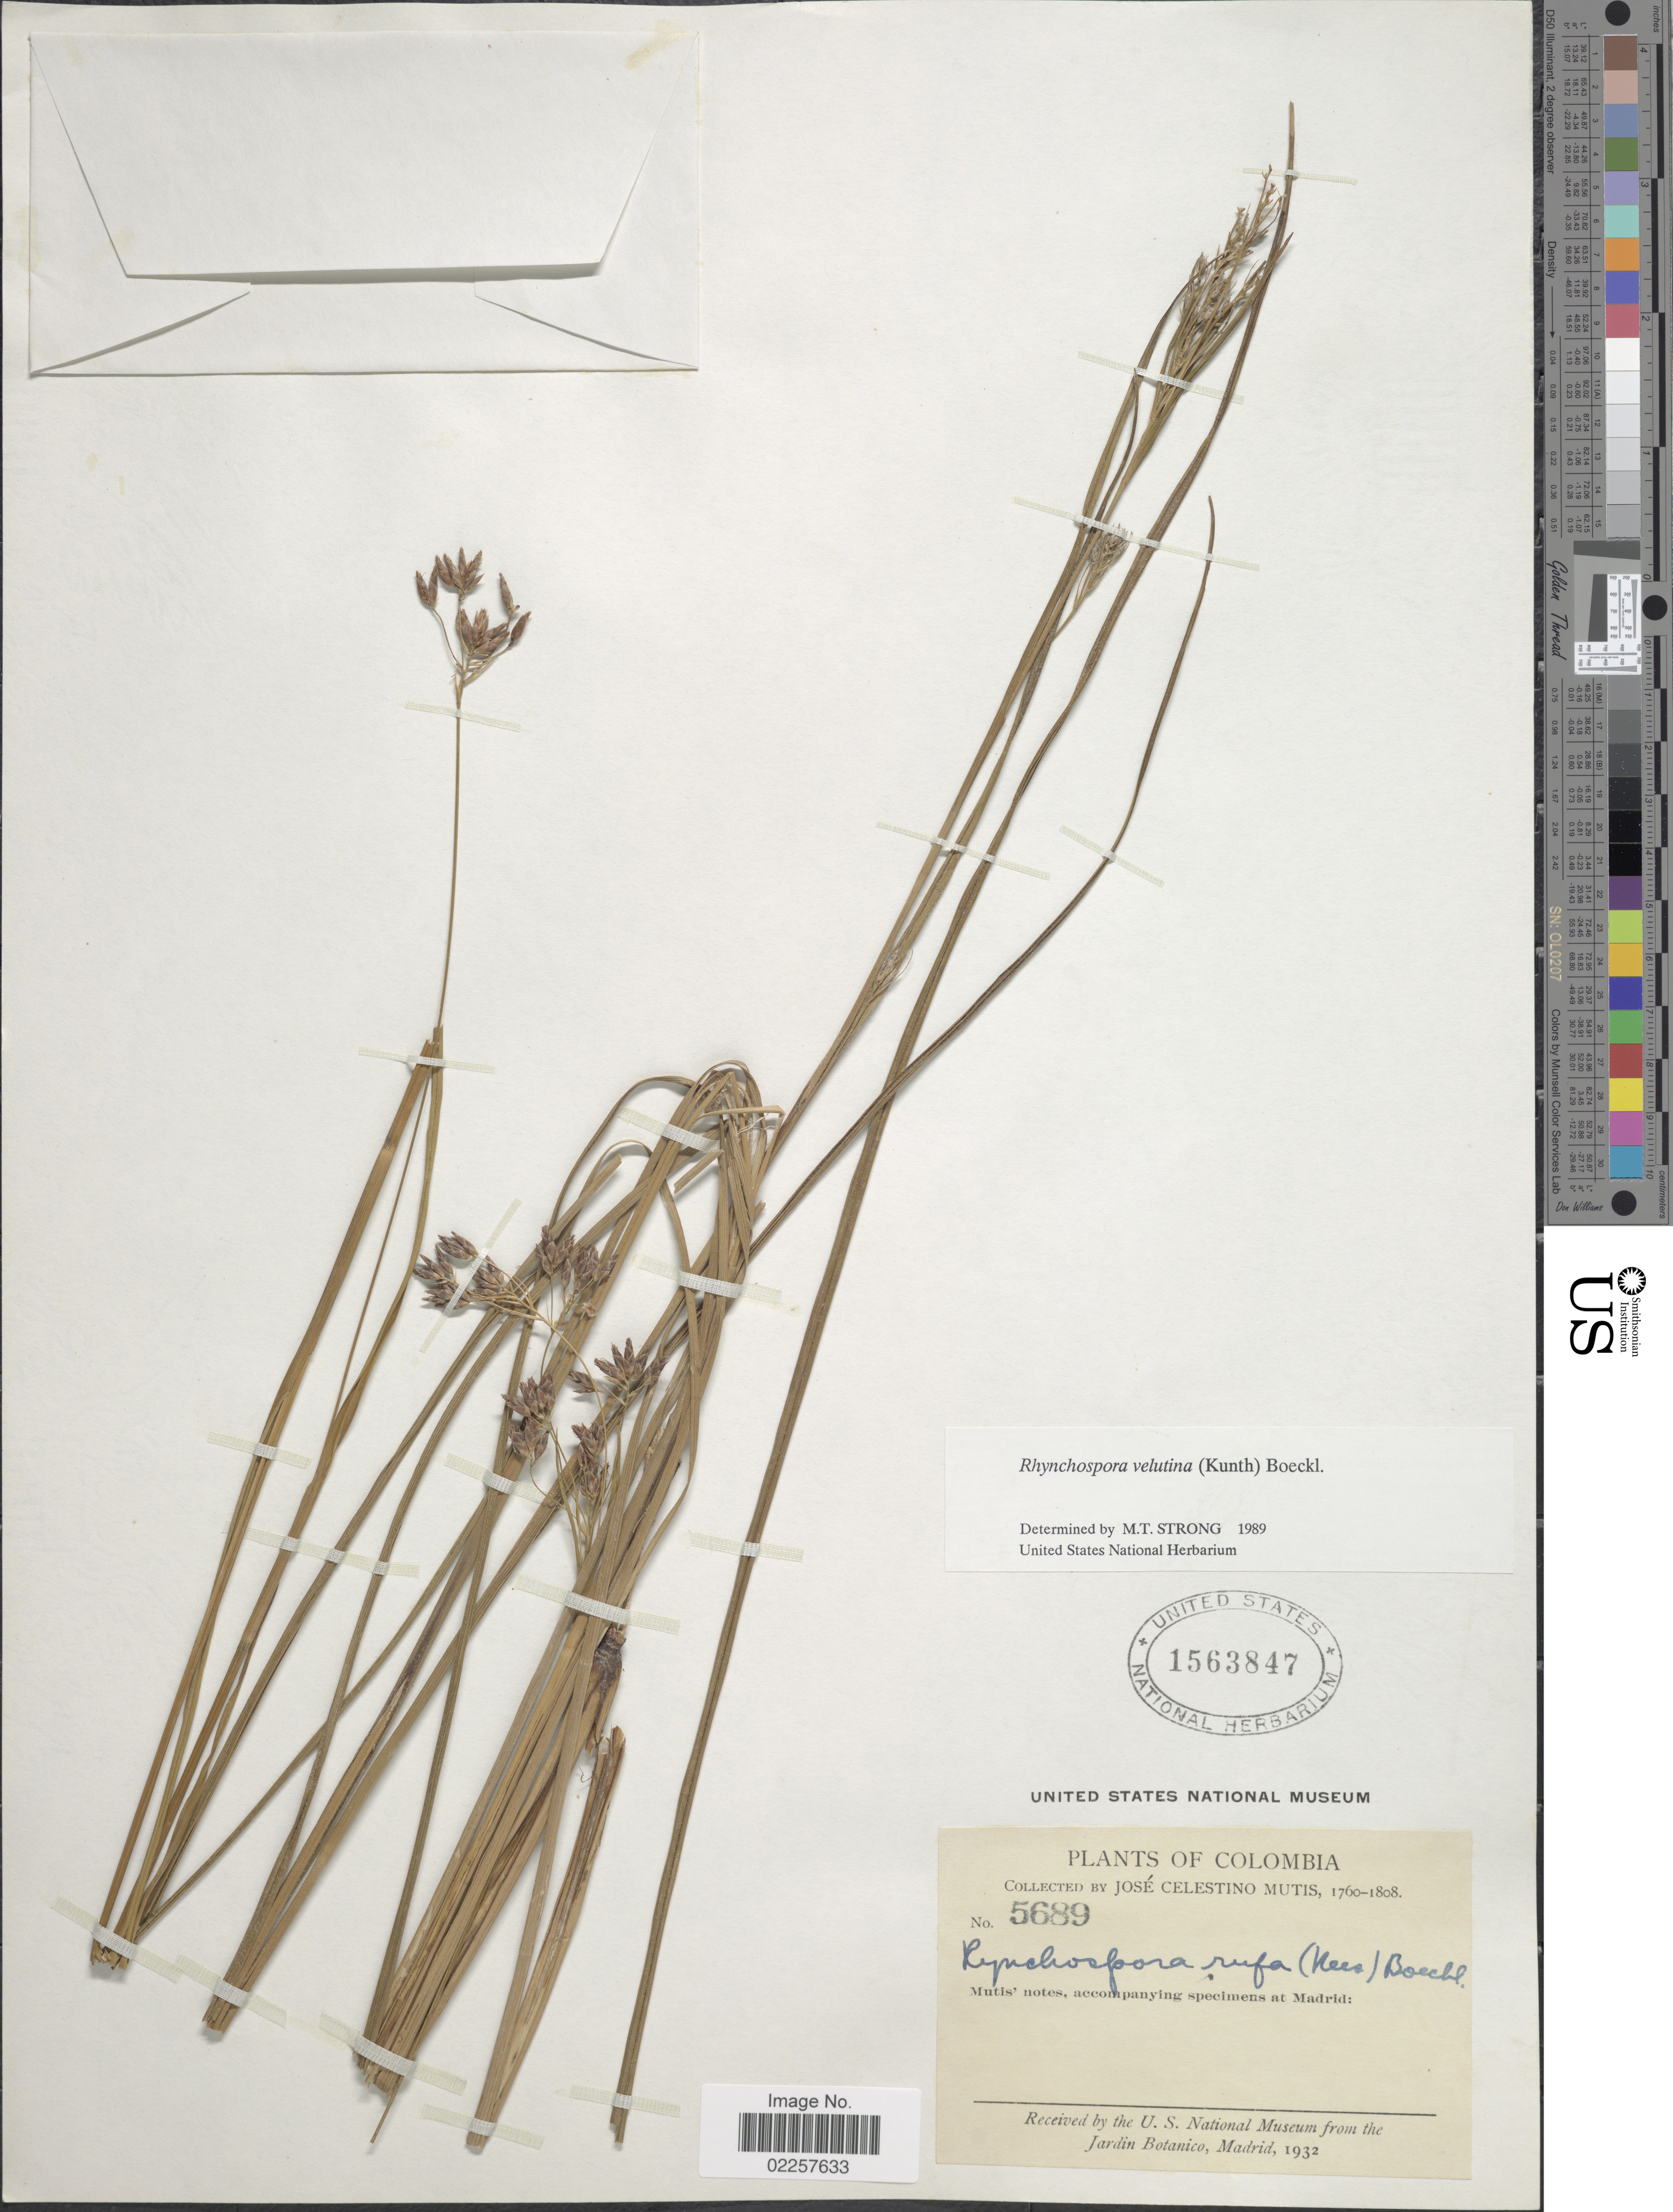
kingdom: Plantae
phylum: Tracheophyta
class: Liliopsida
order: Poales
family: Cyperaceae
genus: Rhynchospora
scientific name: Rhynchospora velutina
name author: (Kunth) Boeckeler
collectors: J. C. B. Mutis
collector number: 5689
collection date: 1760/1808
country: Colombia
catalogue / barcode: US 1563847